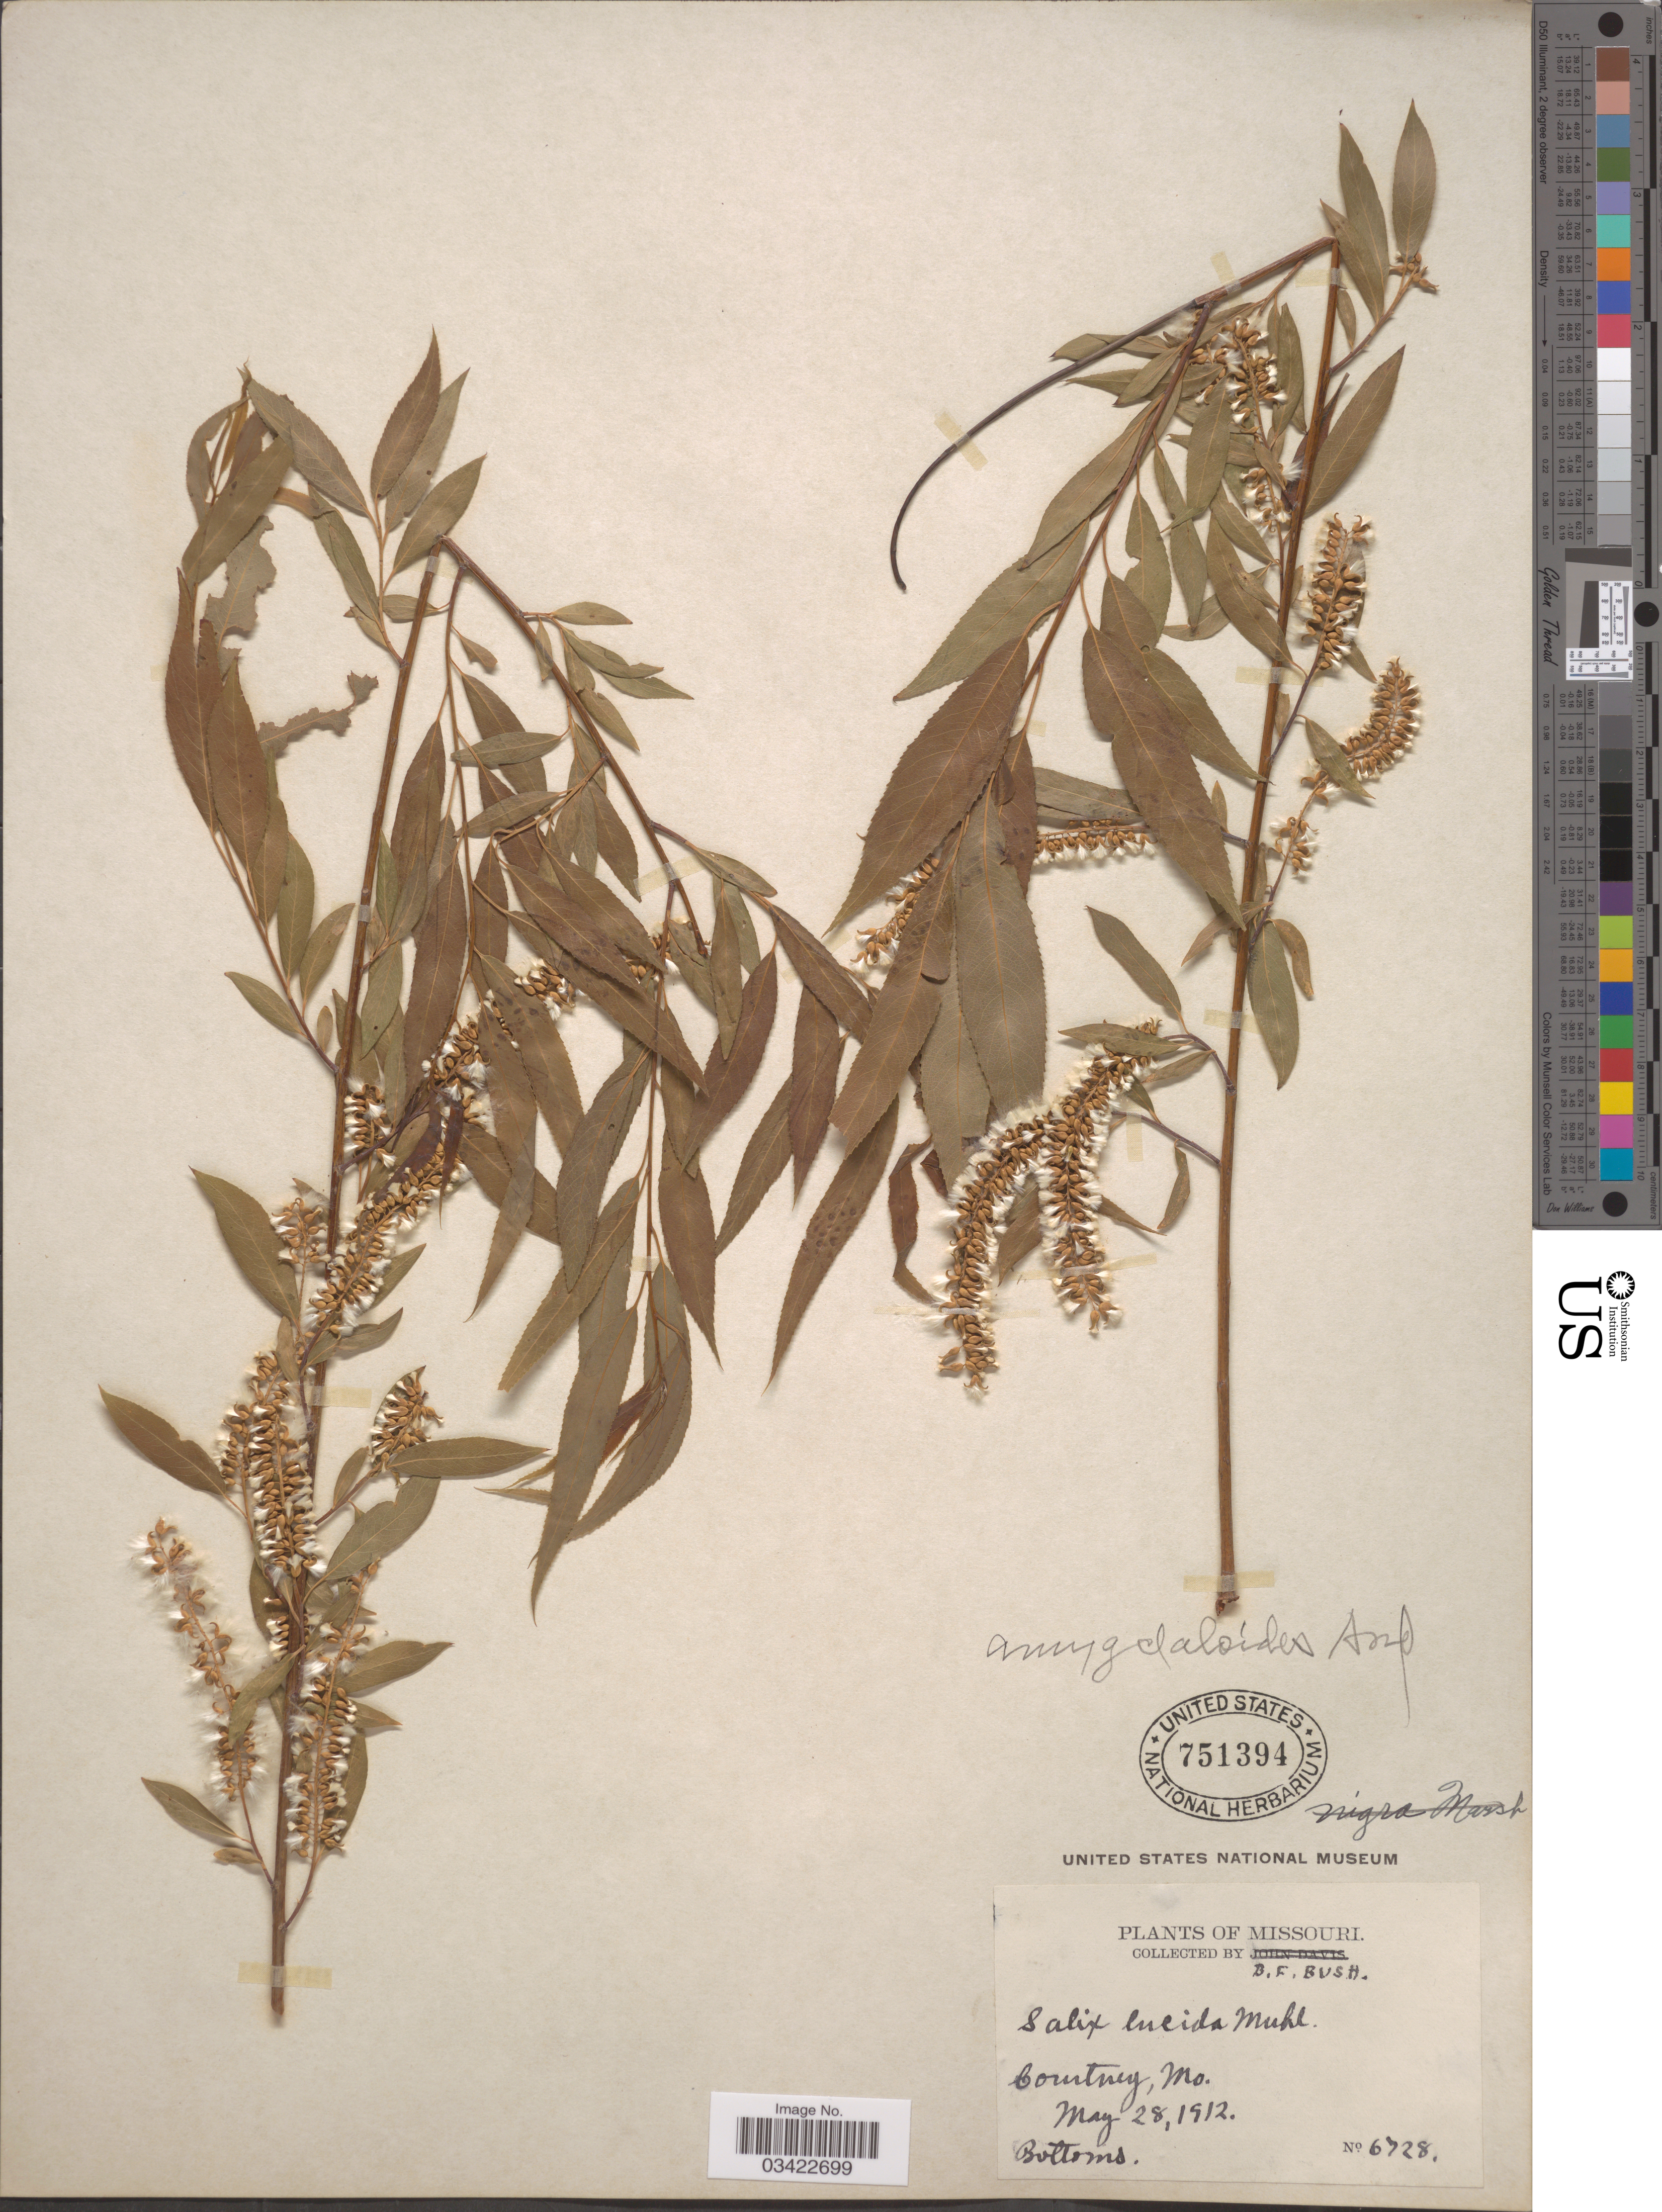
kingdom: Plantae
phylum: Tracheophyta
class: Magnoliopsida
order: Malpighiales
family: Salicaceae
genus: Salix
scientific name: Salix amygdaloides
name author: Andersson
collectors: B. F. Bush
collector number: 6728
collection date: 1912-05-28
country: United States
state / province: Missouri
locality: Courtney. Bottoms.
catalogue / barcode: US 751394